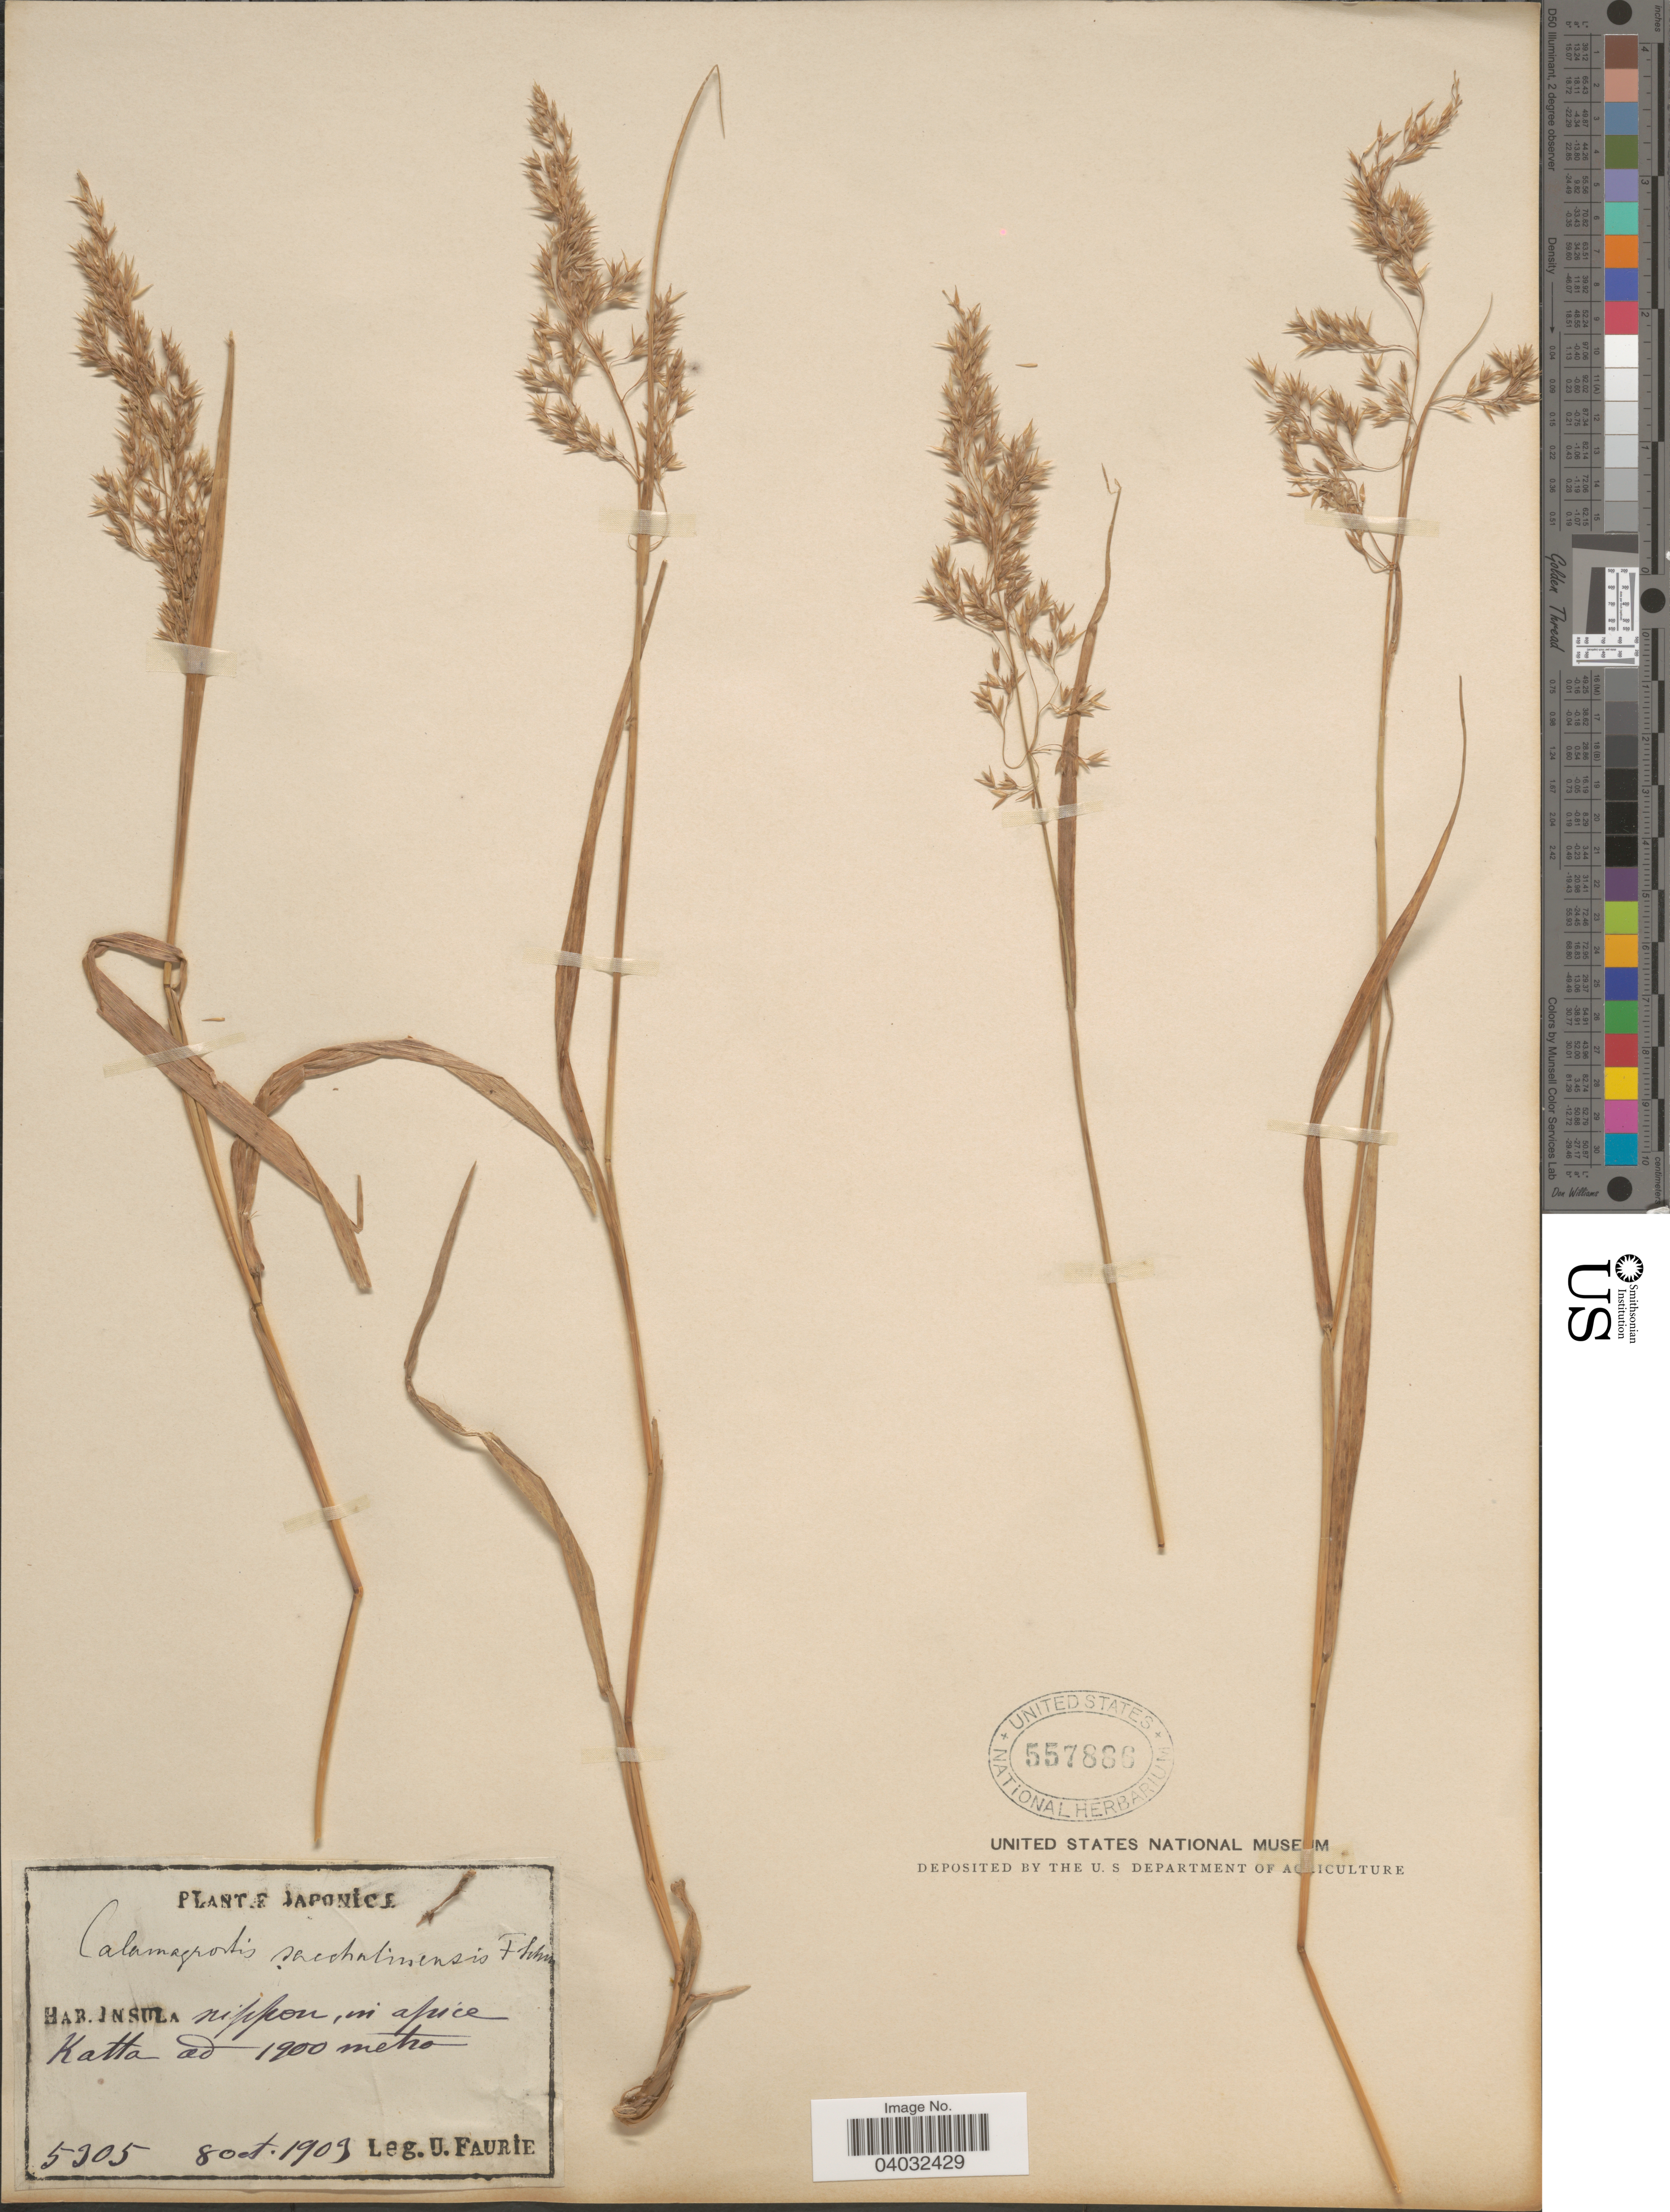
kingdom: Plantae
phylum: Tracheophyta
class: Liliopsida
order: Poales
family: Poaceae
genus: Calamagrostis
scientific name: Calamagrostis sachalinensis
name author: F. Schmidt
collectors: U. Faurie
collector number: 5305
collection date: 1903-10-08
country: Japan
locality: Insula Nippon, in apice Katta.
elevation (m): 1900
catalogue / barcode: US 557886